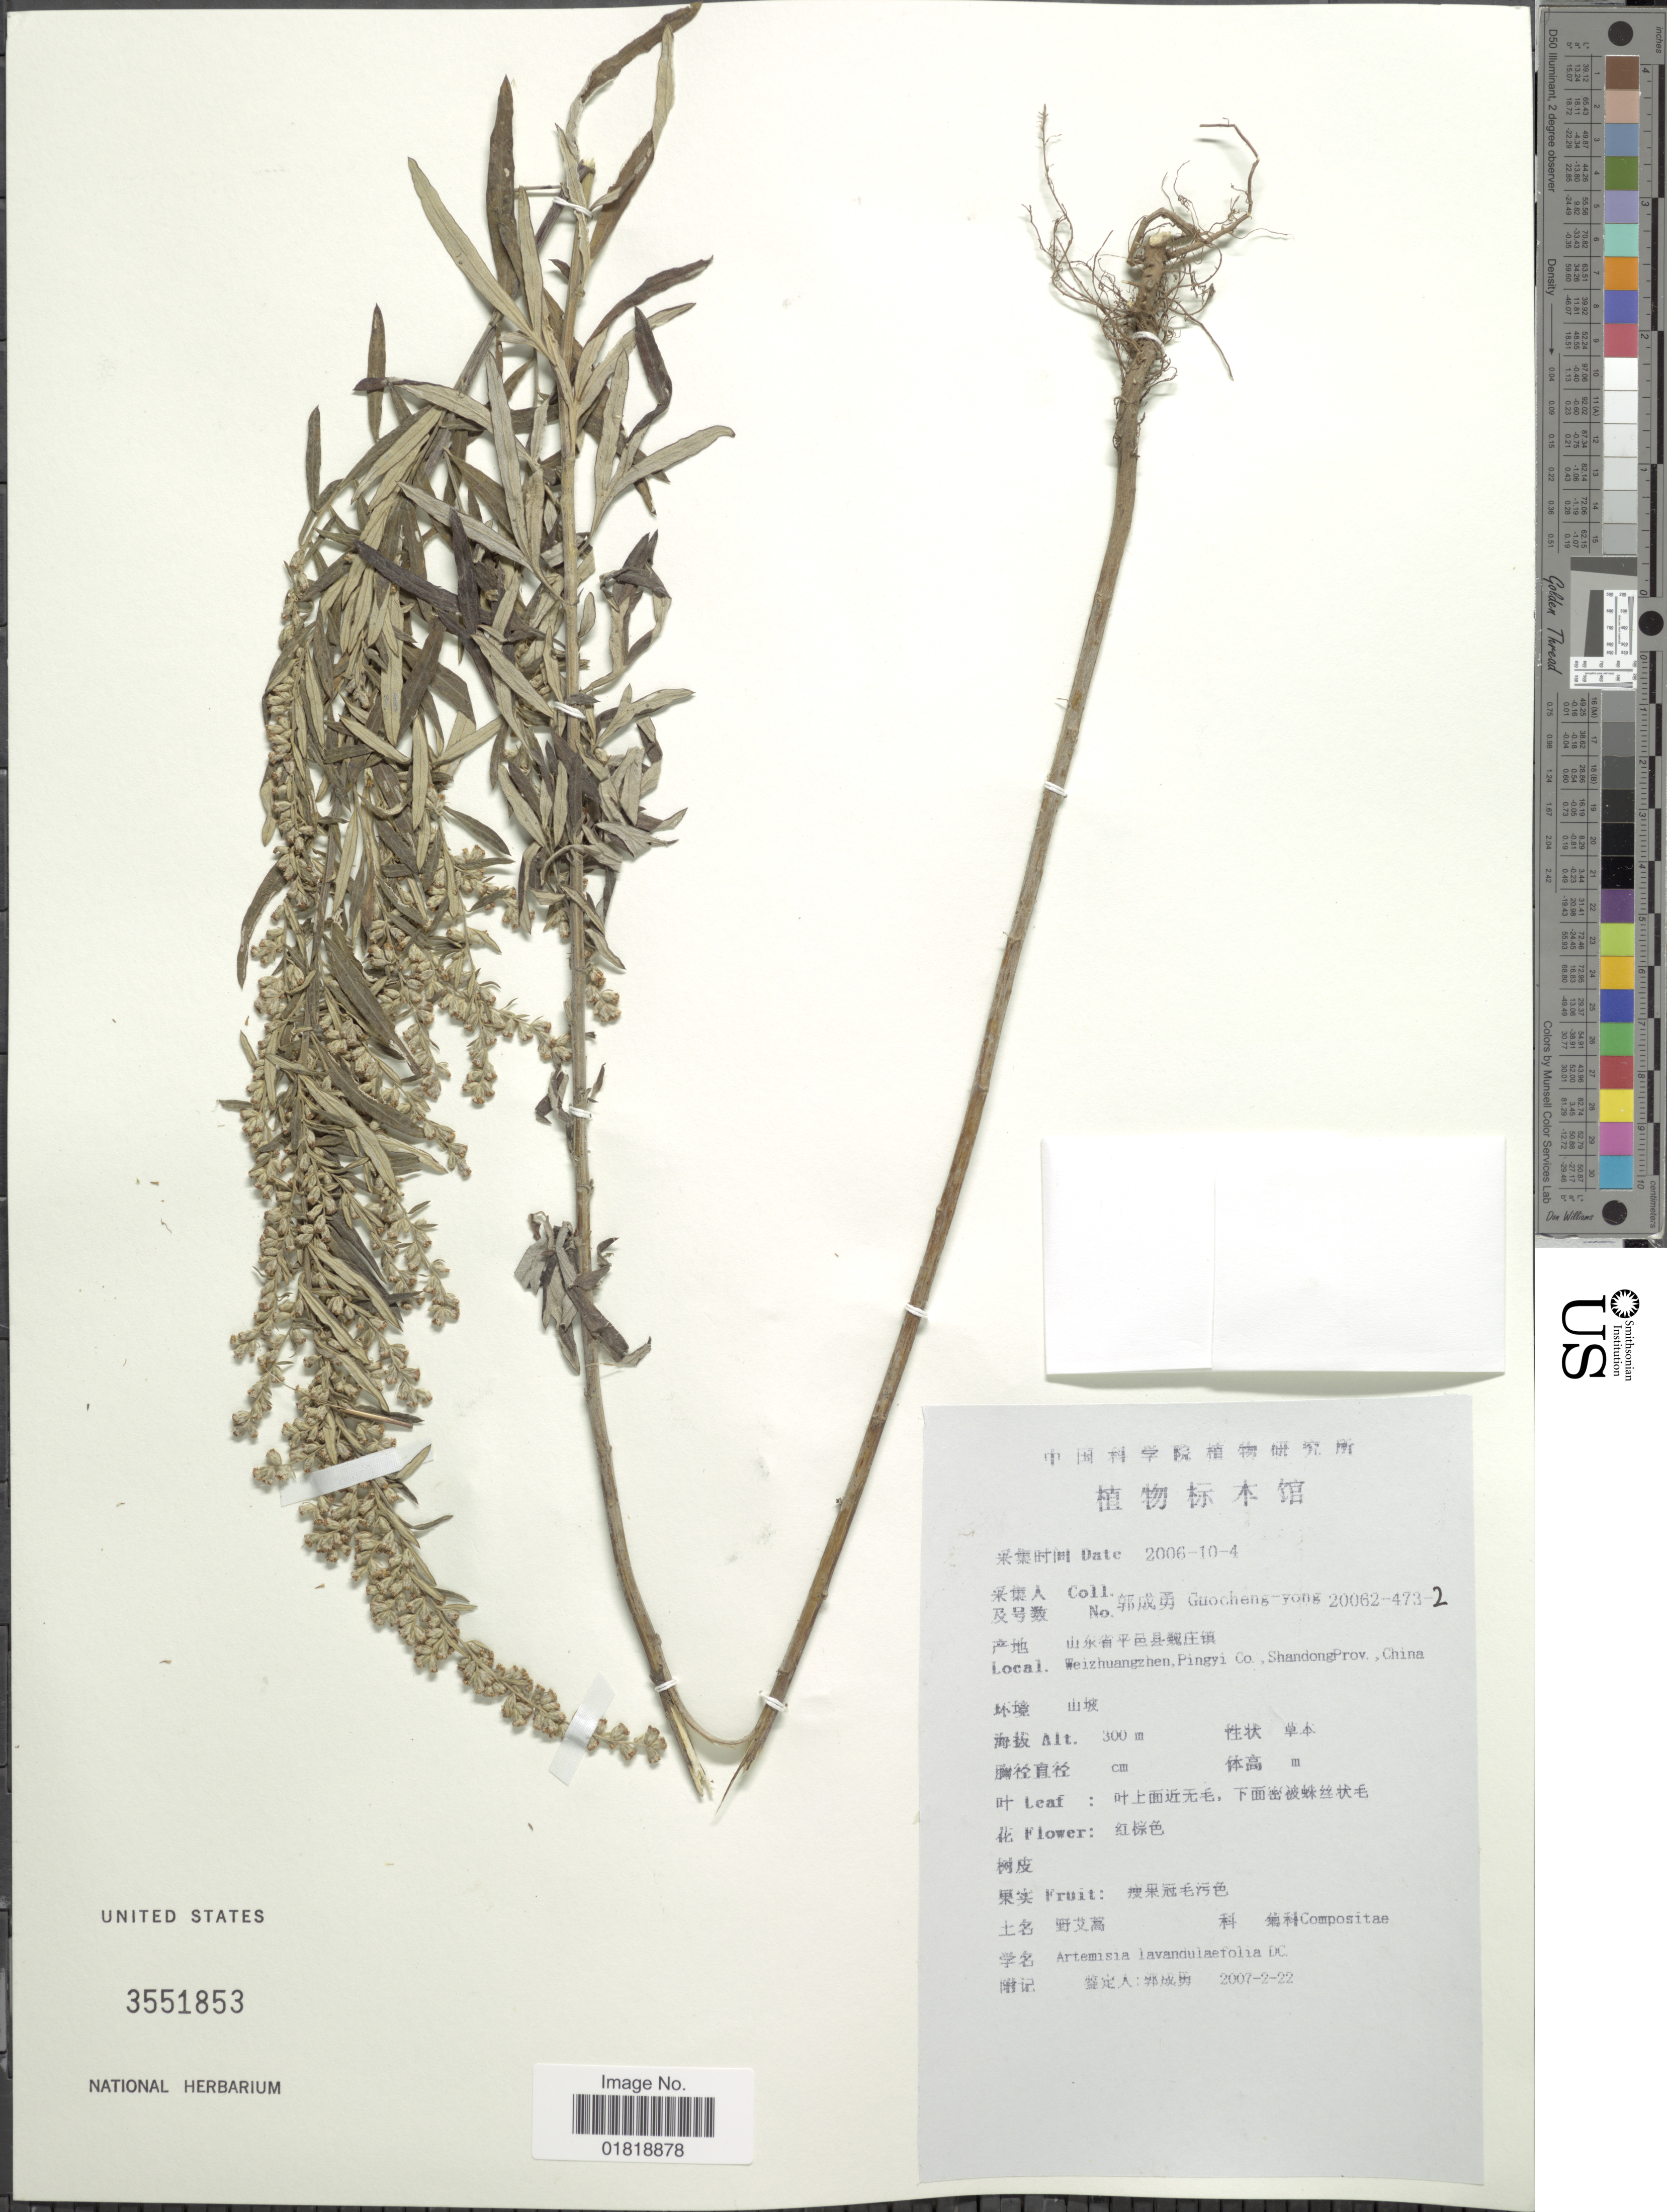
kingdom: Plantae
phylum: Tracheophyta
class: Magnoliopsida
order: Asterales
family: Asteraceae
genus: Artemisia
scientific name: Artemisia lavandulifolia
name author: DC. ex Besser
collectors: Guo cheng-yong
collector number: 20062-473-2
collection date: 2006-10-04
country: China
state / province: Shandong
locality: Weizhuangzhen, Pinyo Co.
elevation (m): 300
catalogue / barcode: US 3551853